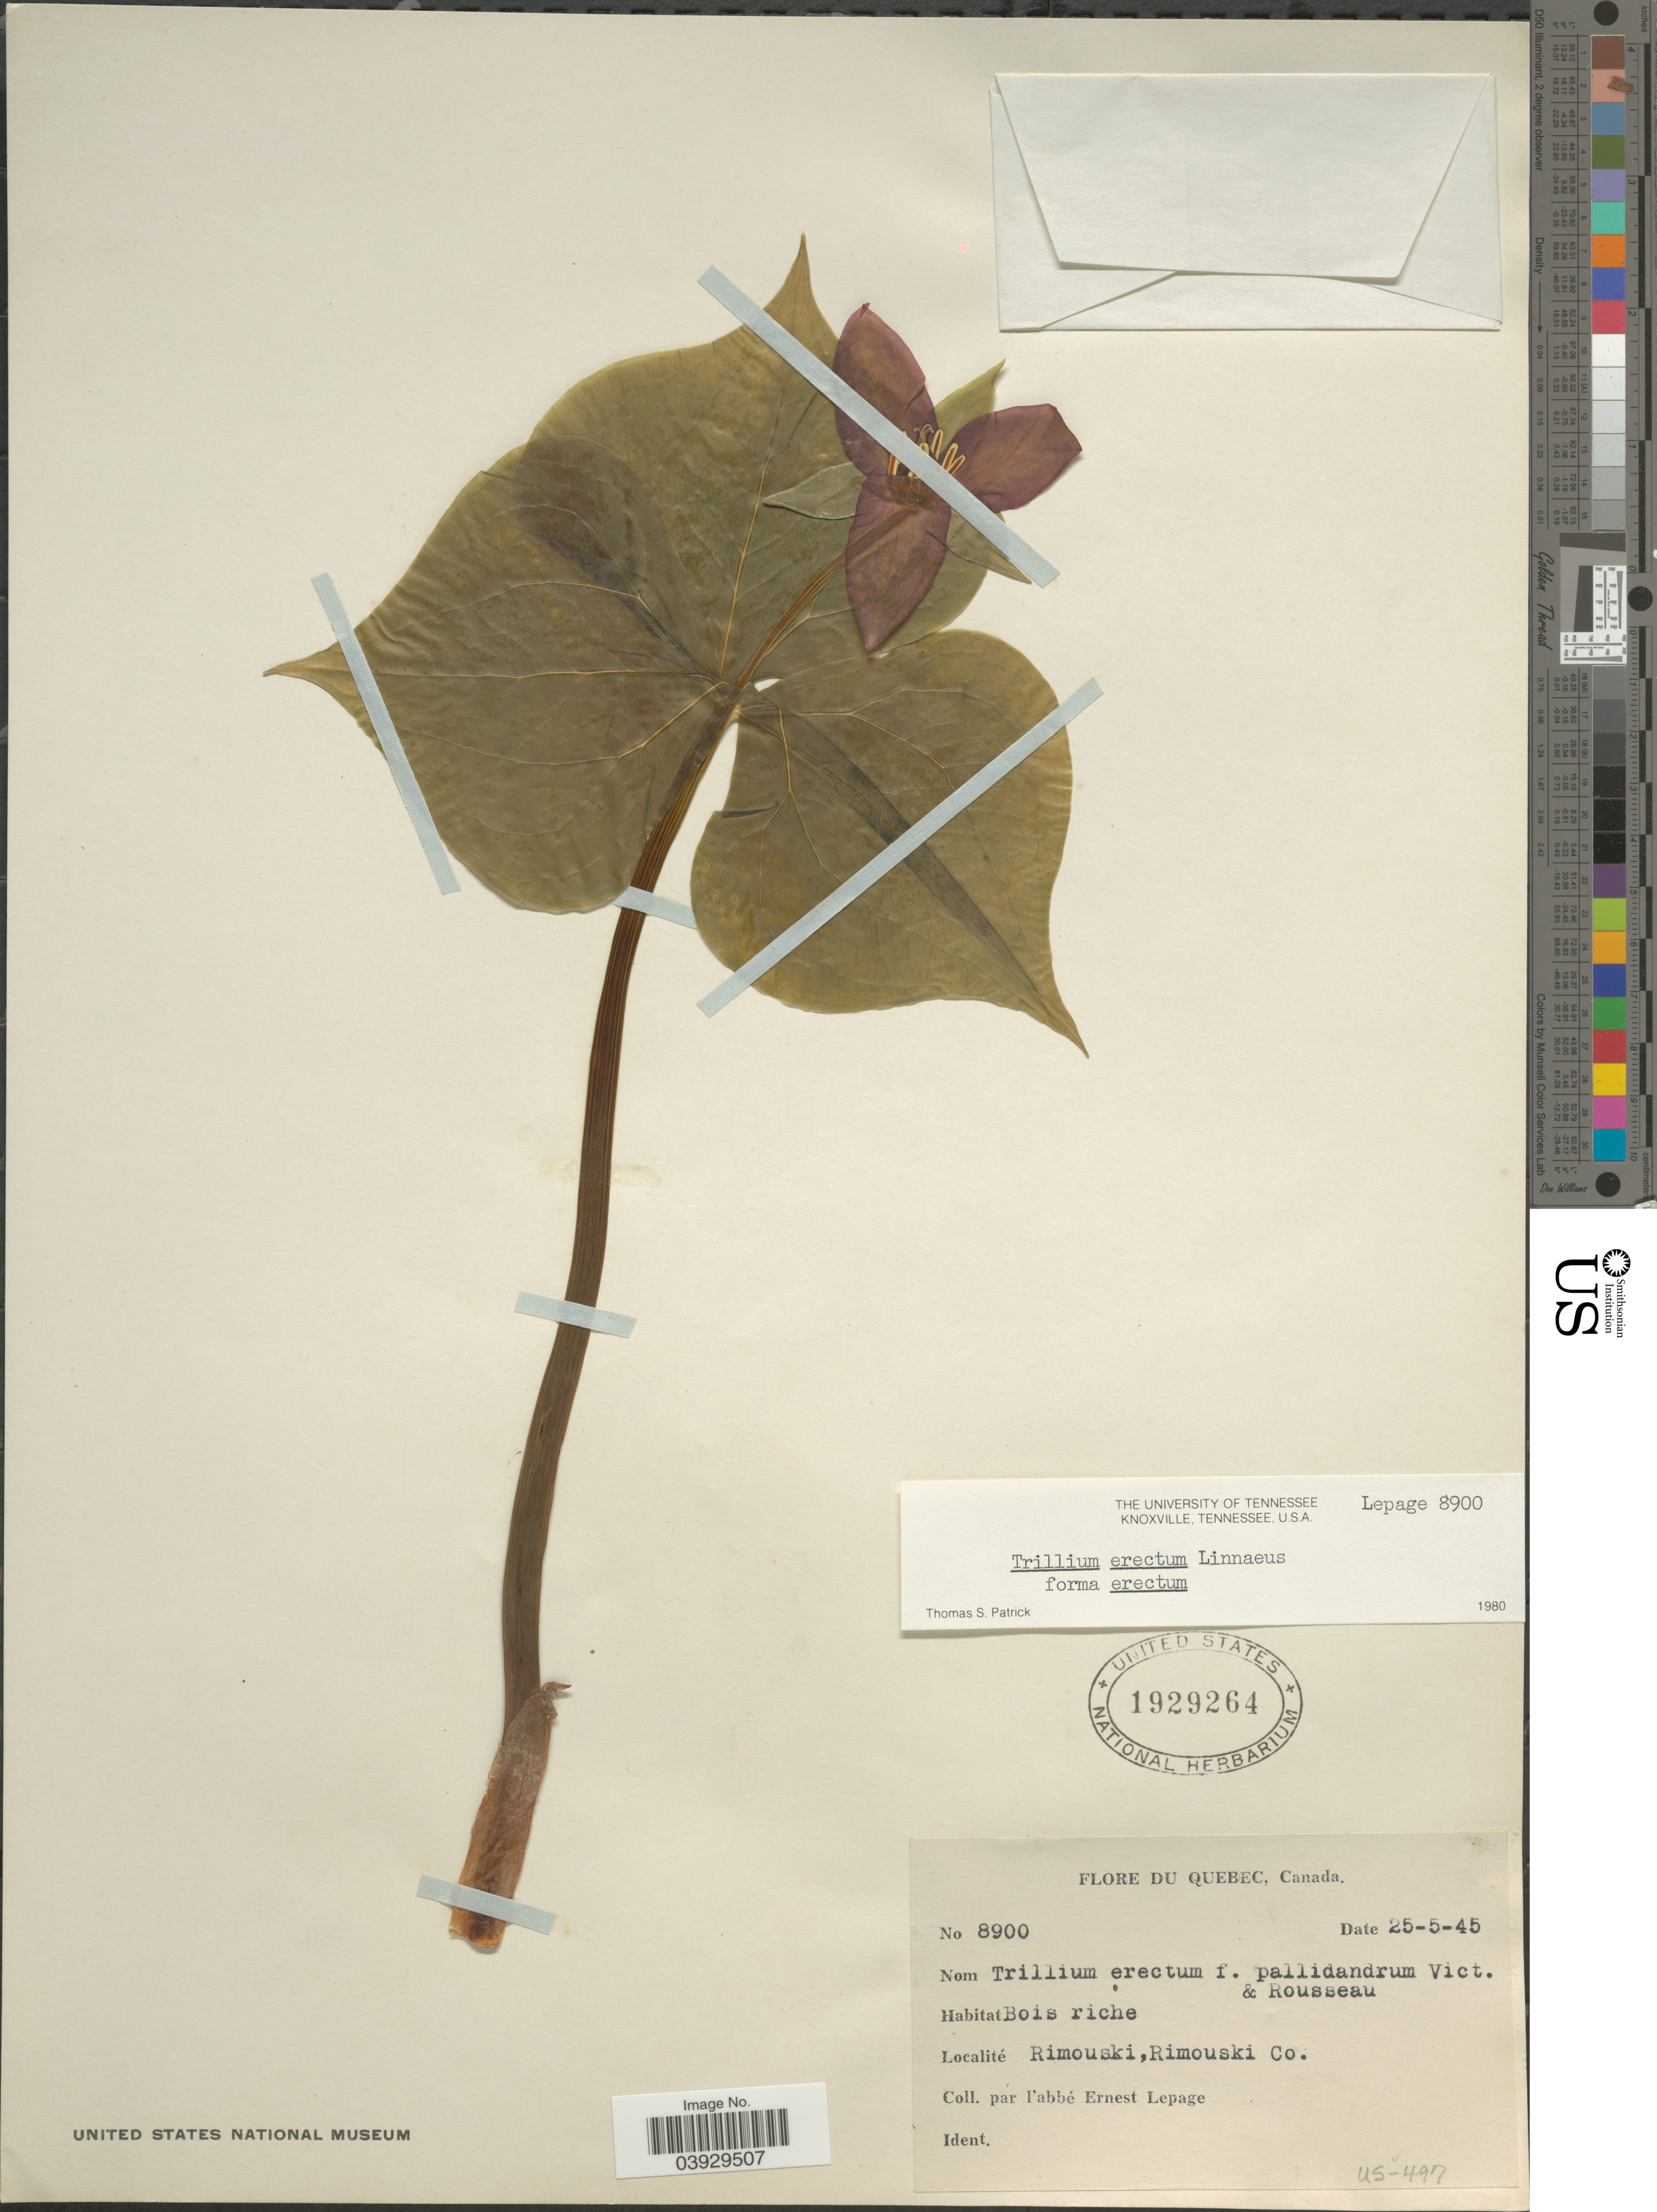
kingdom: Plantae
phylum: Tracheophyta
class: Liliopsida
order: Liliales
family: Melanthiaceae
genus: Trillium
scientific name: Trillium erectum var. album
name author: (Michx.) Pursh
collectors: E. Lepage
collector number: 8900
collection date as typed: Transcribed d/m/y: 25/5/45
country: Canada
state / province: Quebec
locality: Rimouski, Rimouski Co.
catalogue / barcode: US 1929264